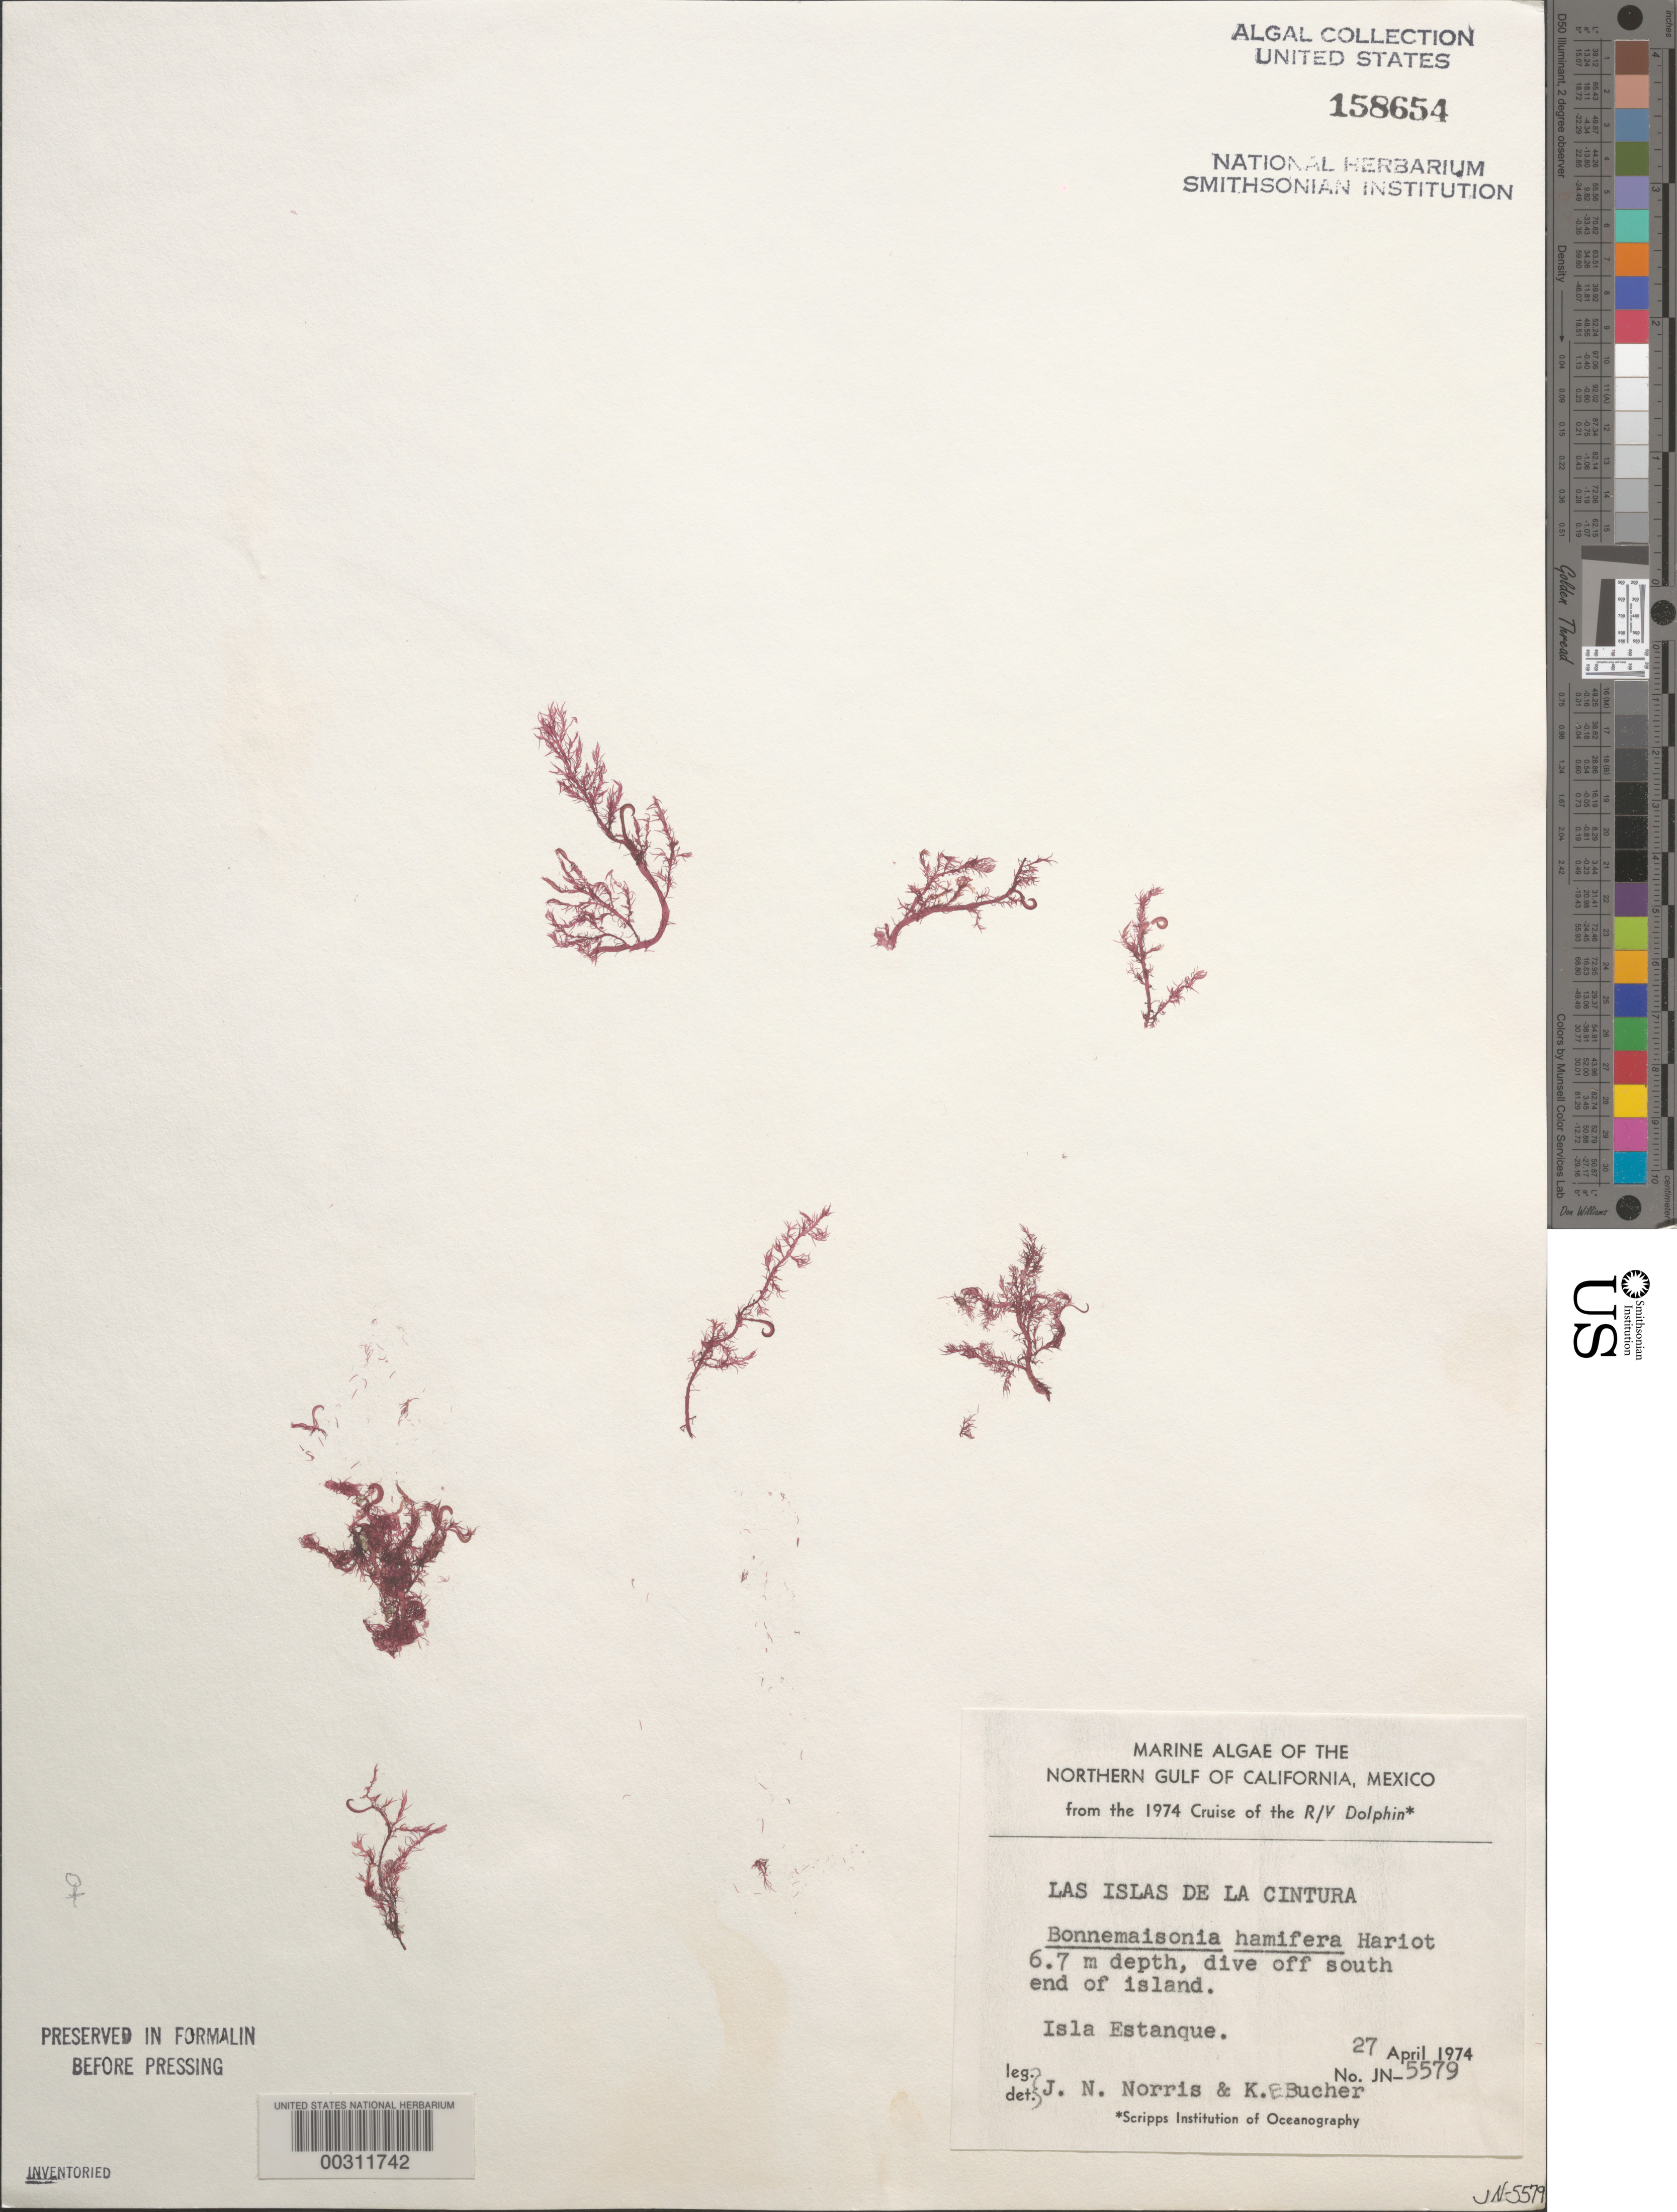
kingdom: Plantae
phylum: Rhodophyta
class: Florideophyceae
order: Bonnemaisoniales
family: Bonnemaisoniaceae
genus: Bonnemaisonia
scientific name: Bonnemaisonia hamifera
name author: P. Hariot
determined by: Norris, J. N.; Bucher, K. E.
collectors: J. N. Norris & K. E. Bucher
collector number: JN-5579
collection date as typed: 27 Apr 1974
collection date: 1974-04-27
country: Mexico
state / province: Baja California Norte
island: Isla Estanque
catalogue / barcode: US 158654